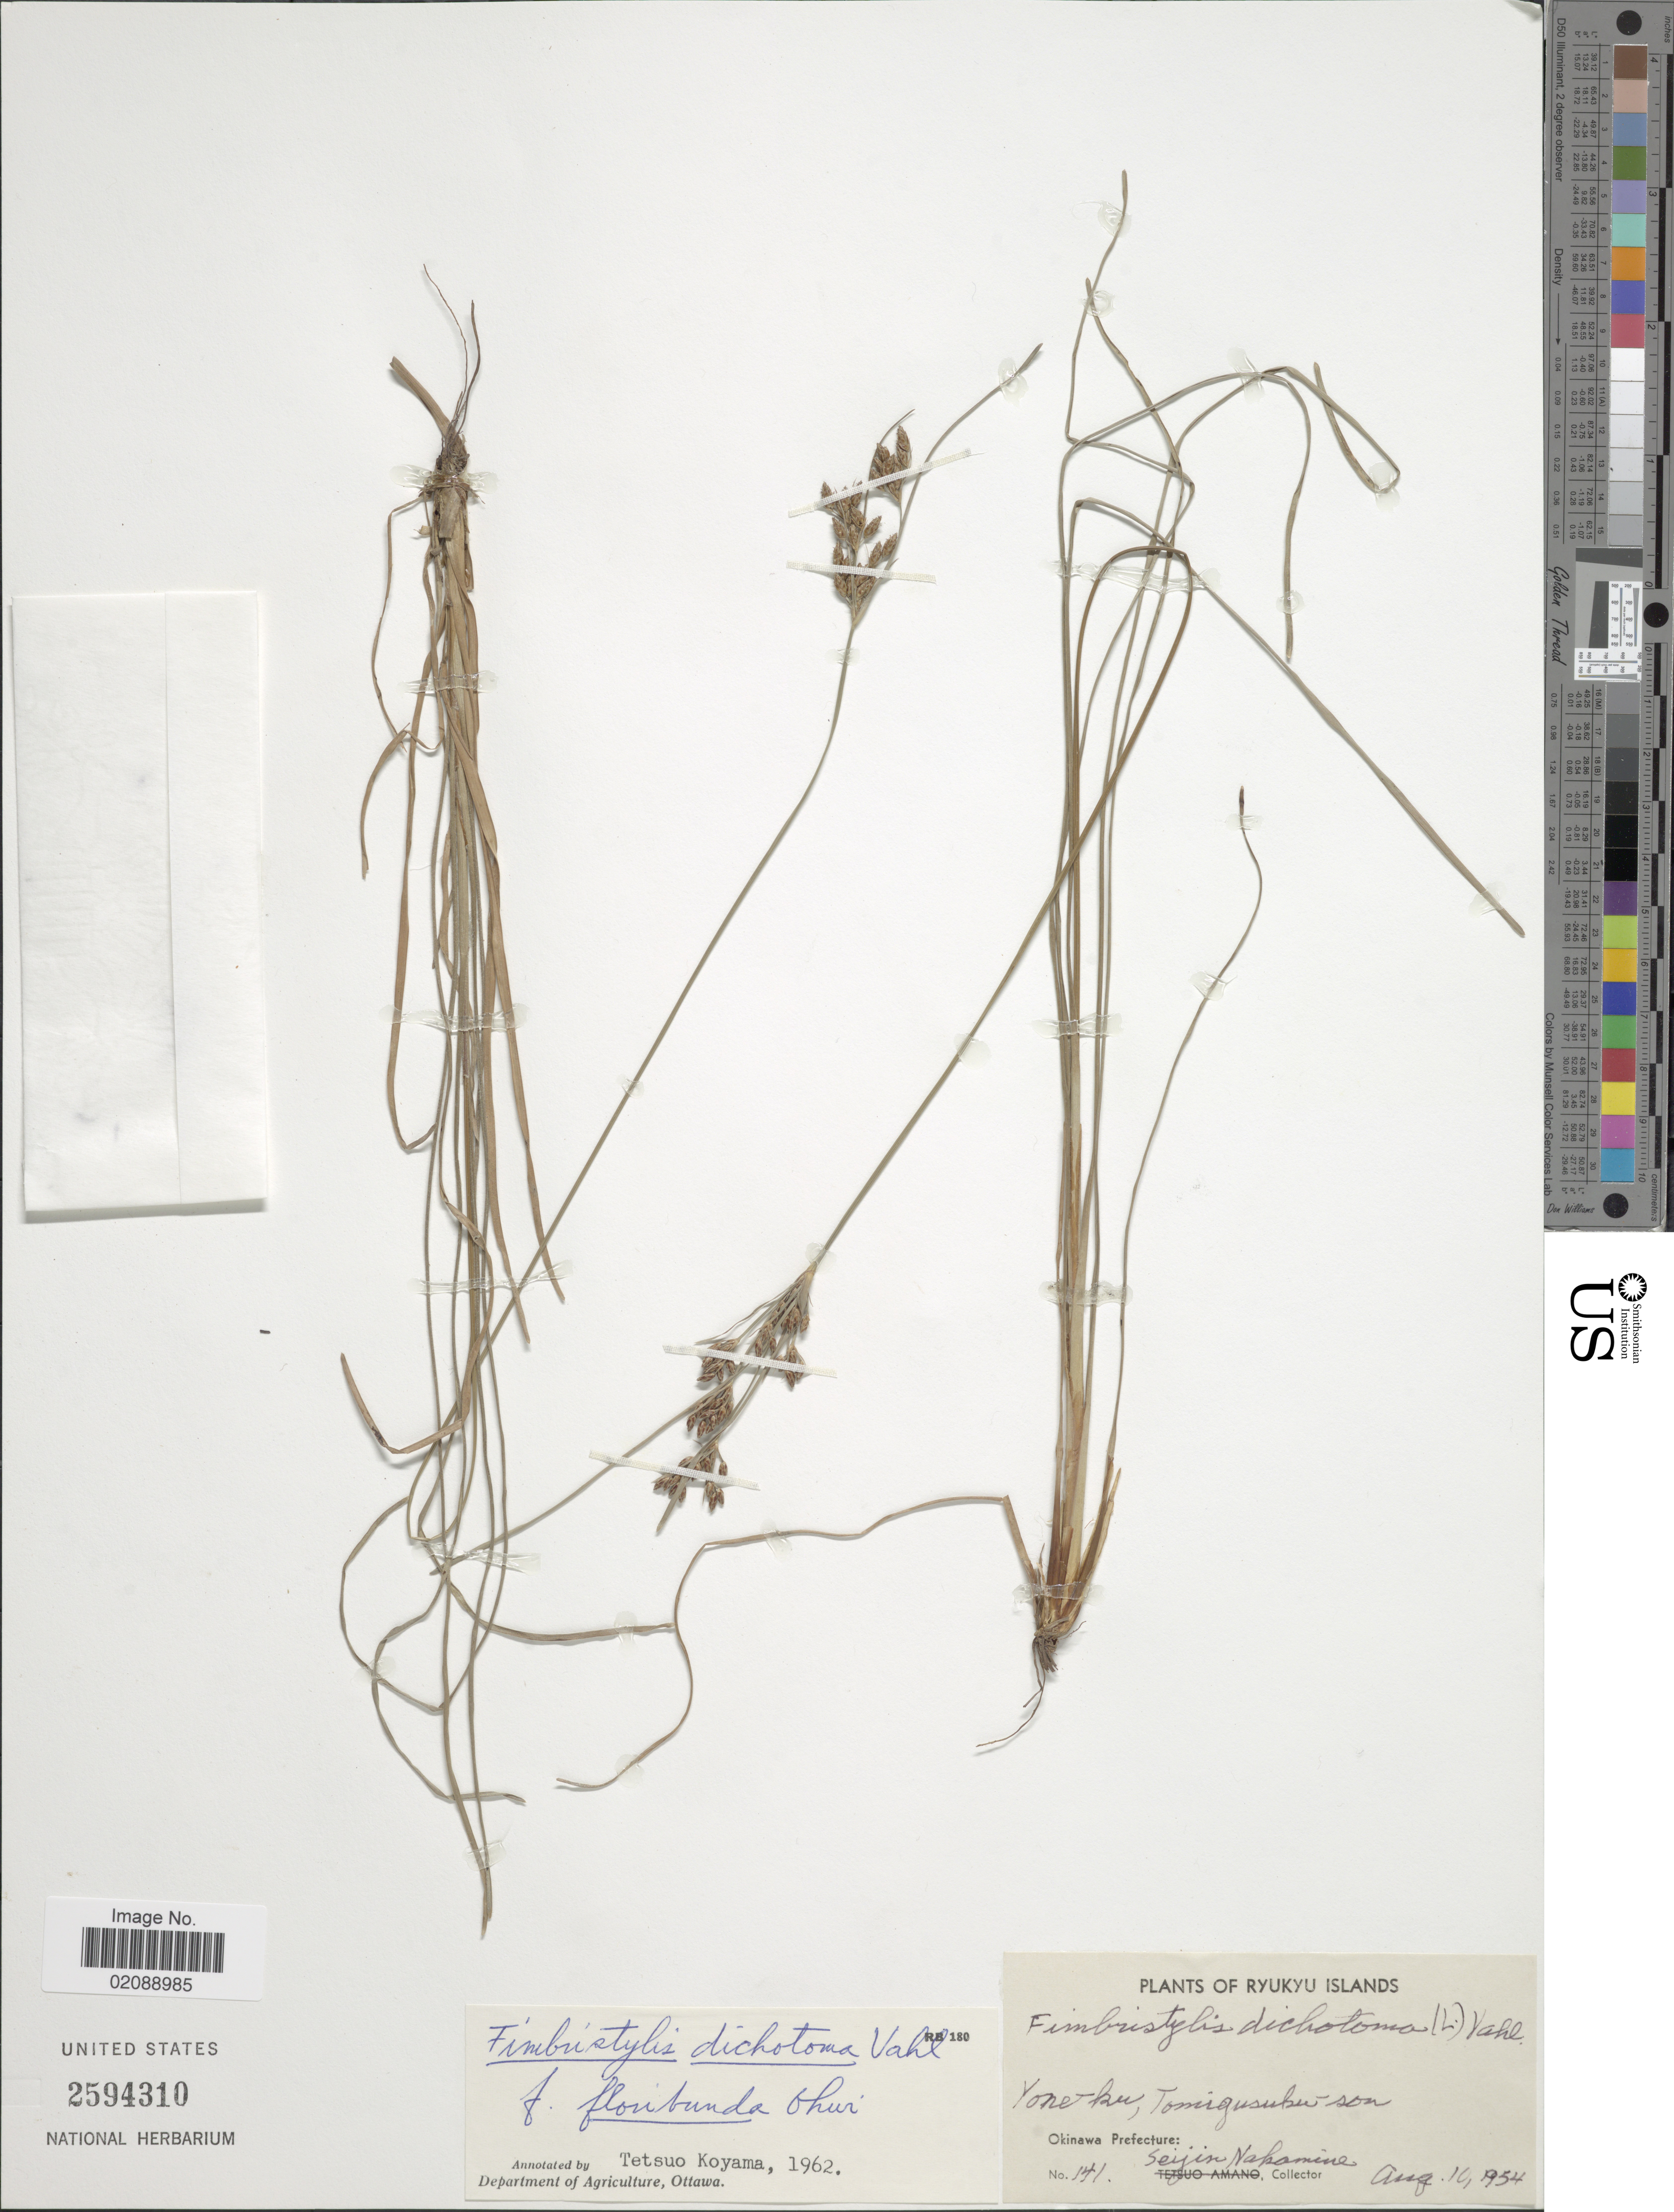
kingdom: Plantae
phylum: Tracheophyta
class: Liliopsida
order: Poales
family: Cyperaceae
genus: Fimbristylis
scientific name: Fimbristylis dichotoma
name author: (L.) Vahl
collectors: S. Nakamine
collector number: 141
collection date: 1954-08-10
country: Japan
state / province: Okinawa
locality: Ryukyu Islands, Yone-ku, Tomigusuku-son, Okinawa Prefecture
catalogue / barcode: US 2594310